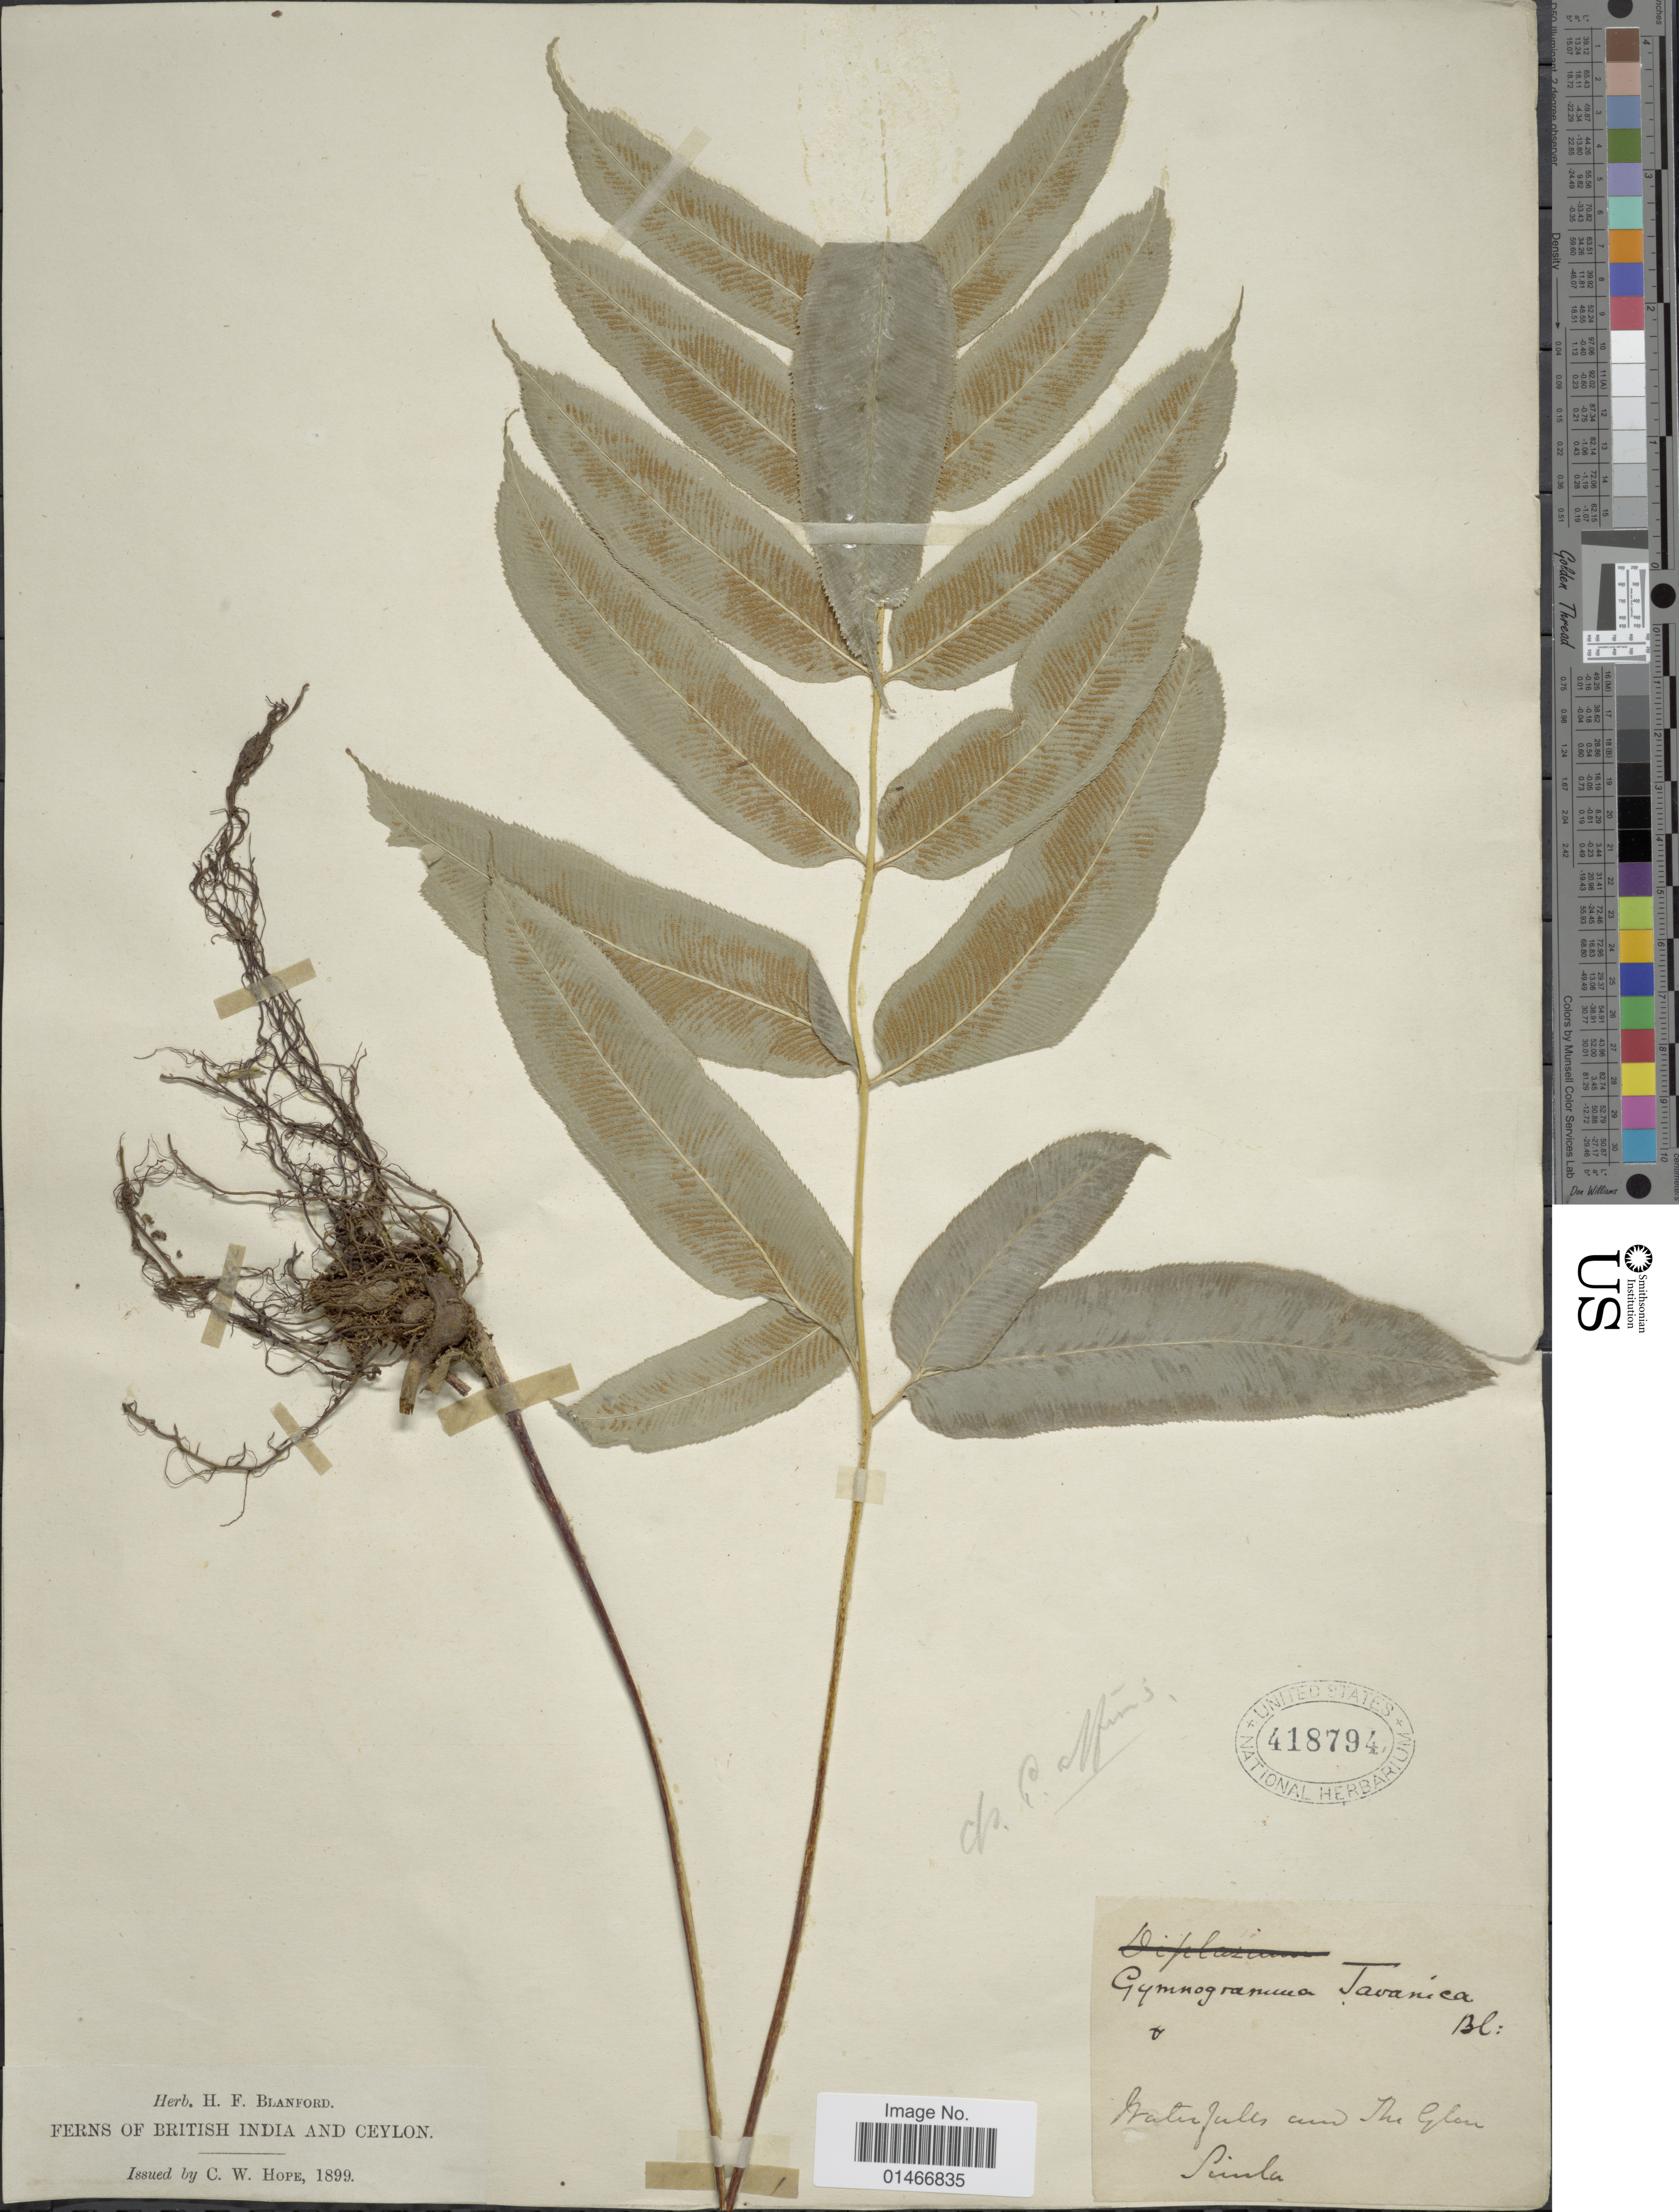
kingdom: Plantae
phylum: Tracheophyta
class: Polypodiopsida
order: Polypodiales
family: Pteridaceae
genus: Coniogramme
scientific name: Coniogramme intermedia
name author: Hieron.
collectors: ex herb. H. F. Blanford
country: India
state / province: Himachal Pradesh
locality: Waterfalls and The Glen. Simla.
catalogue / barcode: US 418794